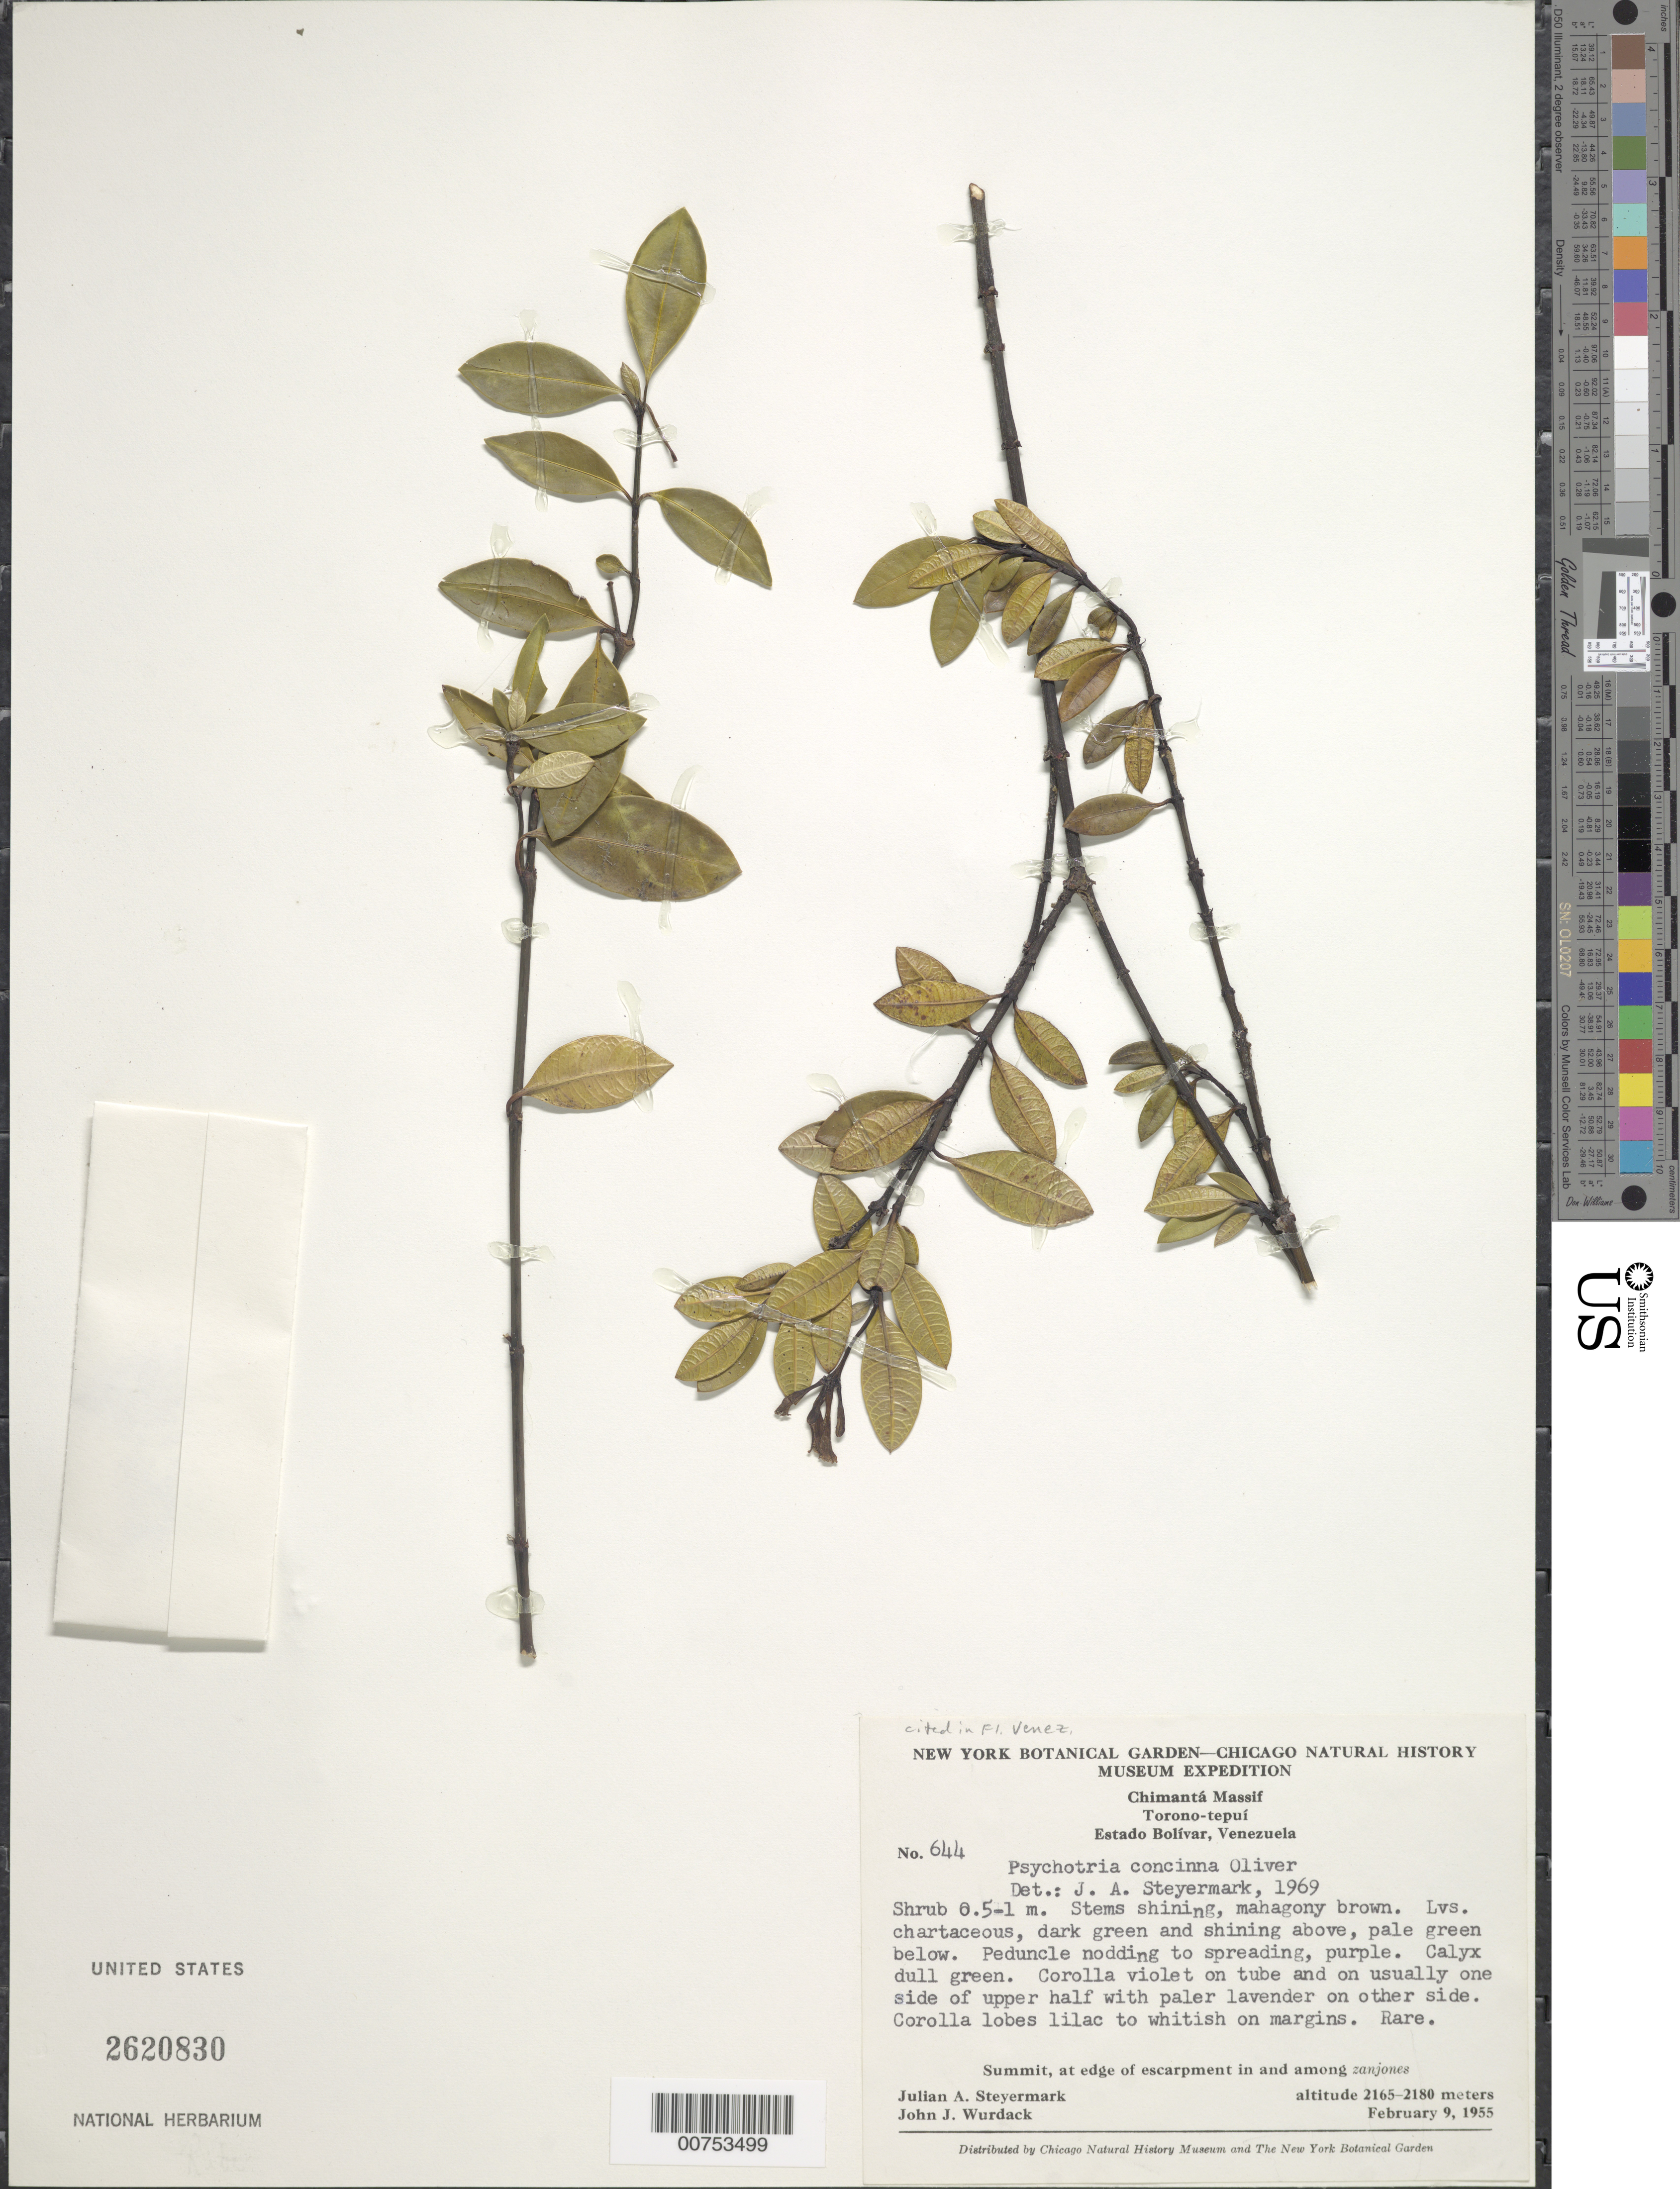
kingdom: Plantae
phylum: Tracheophyta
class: Magnoliopsida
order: Gentianales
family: Rubiaceae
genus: Psychotria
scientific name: Psychotria concinna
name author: Oliv.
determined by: Steyermark, Julian A., (VEN)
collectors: J. Steyermark & J. J. Wurdack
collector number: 55 644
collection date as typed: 9-Feb-55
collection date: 1955-02-09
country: Venezuela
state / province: Bolívar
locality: Chimantá Massif, Torono-tepuí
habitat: Summit, at edge of escapment in and among zanjones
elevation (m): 2165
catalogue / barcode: US 2620830